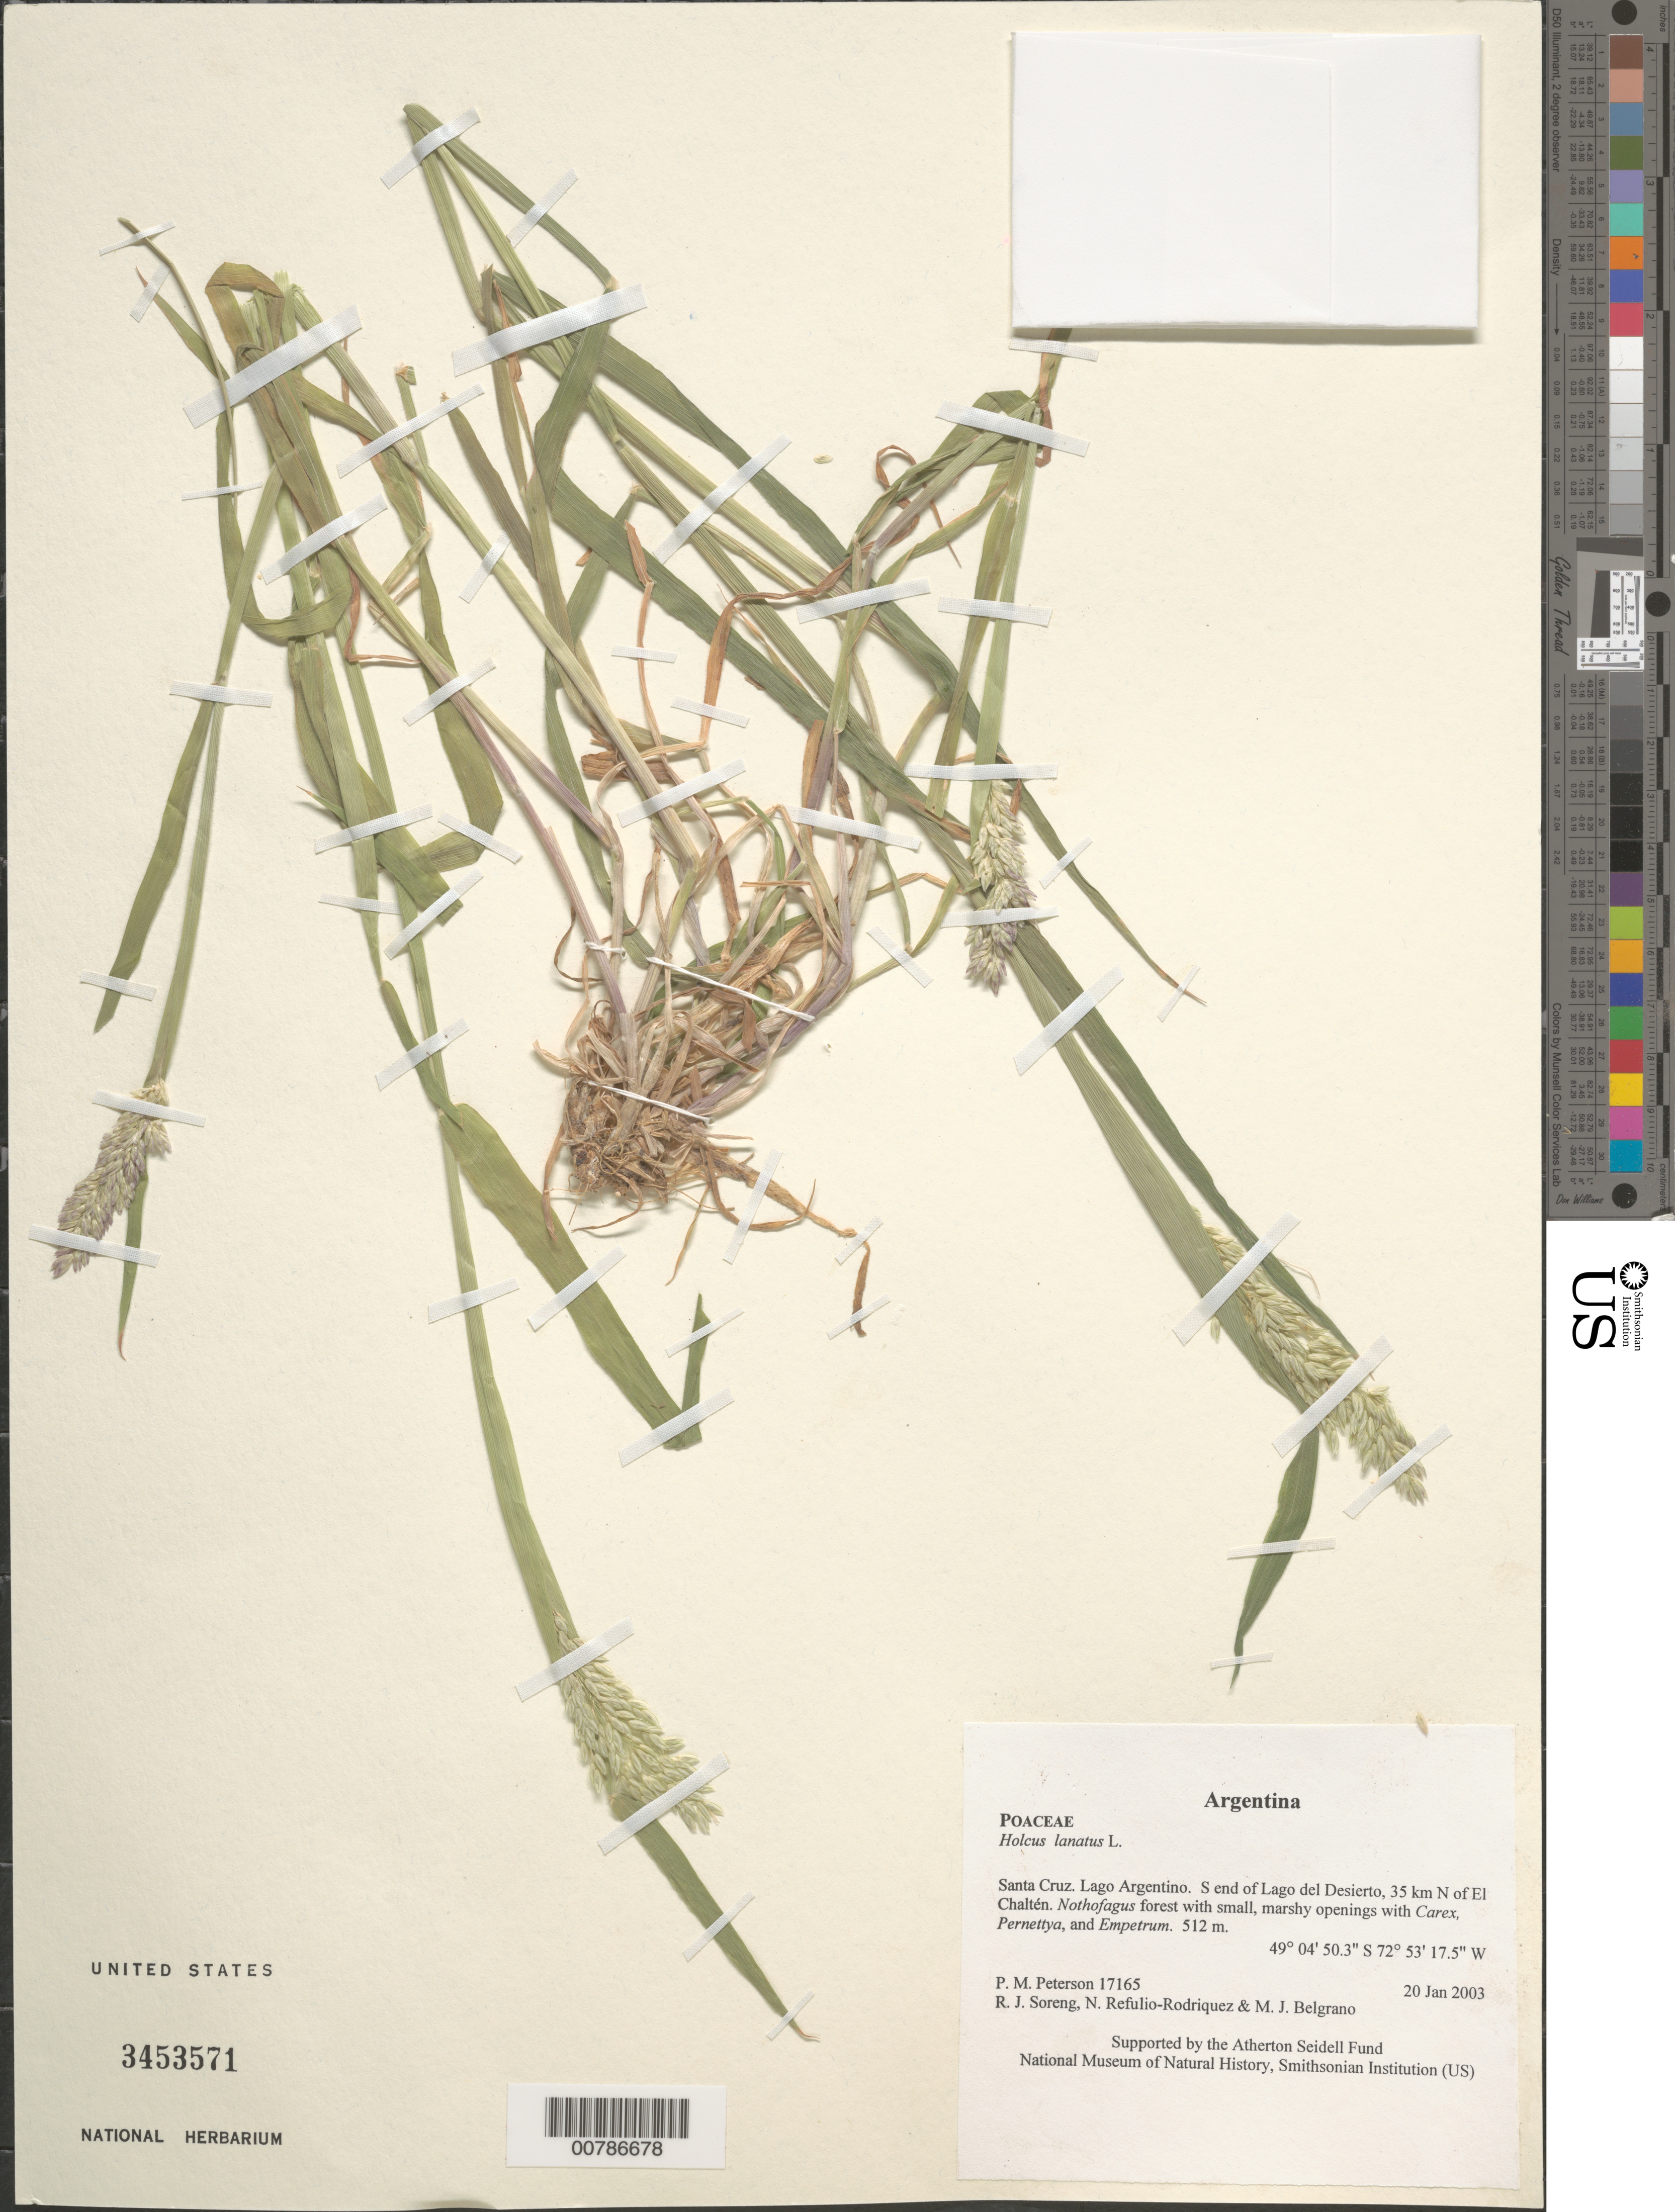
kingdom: Plantae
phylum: Tracheophyta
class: Liliopsida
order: Poales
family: Poaceae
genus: Holcus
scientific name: Holcus lanatus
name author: L.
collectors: P. M. Peterson, R. J. Soreng, N. Refulio-Rodríguez & M. Belgrano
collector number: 17165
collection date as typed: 20 Jan 2003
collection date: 2003-01-20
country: Argentina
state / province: Santa Cruz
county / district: Lago Argentino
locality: S end of Lago del Desierto, 35 km N of El Chaltén. Nothofagus forest with small, marshy openings with Carex, Pernettya, and Empetrum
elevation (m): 512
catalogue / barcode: US 3453571